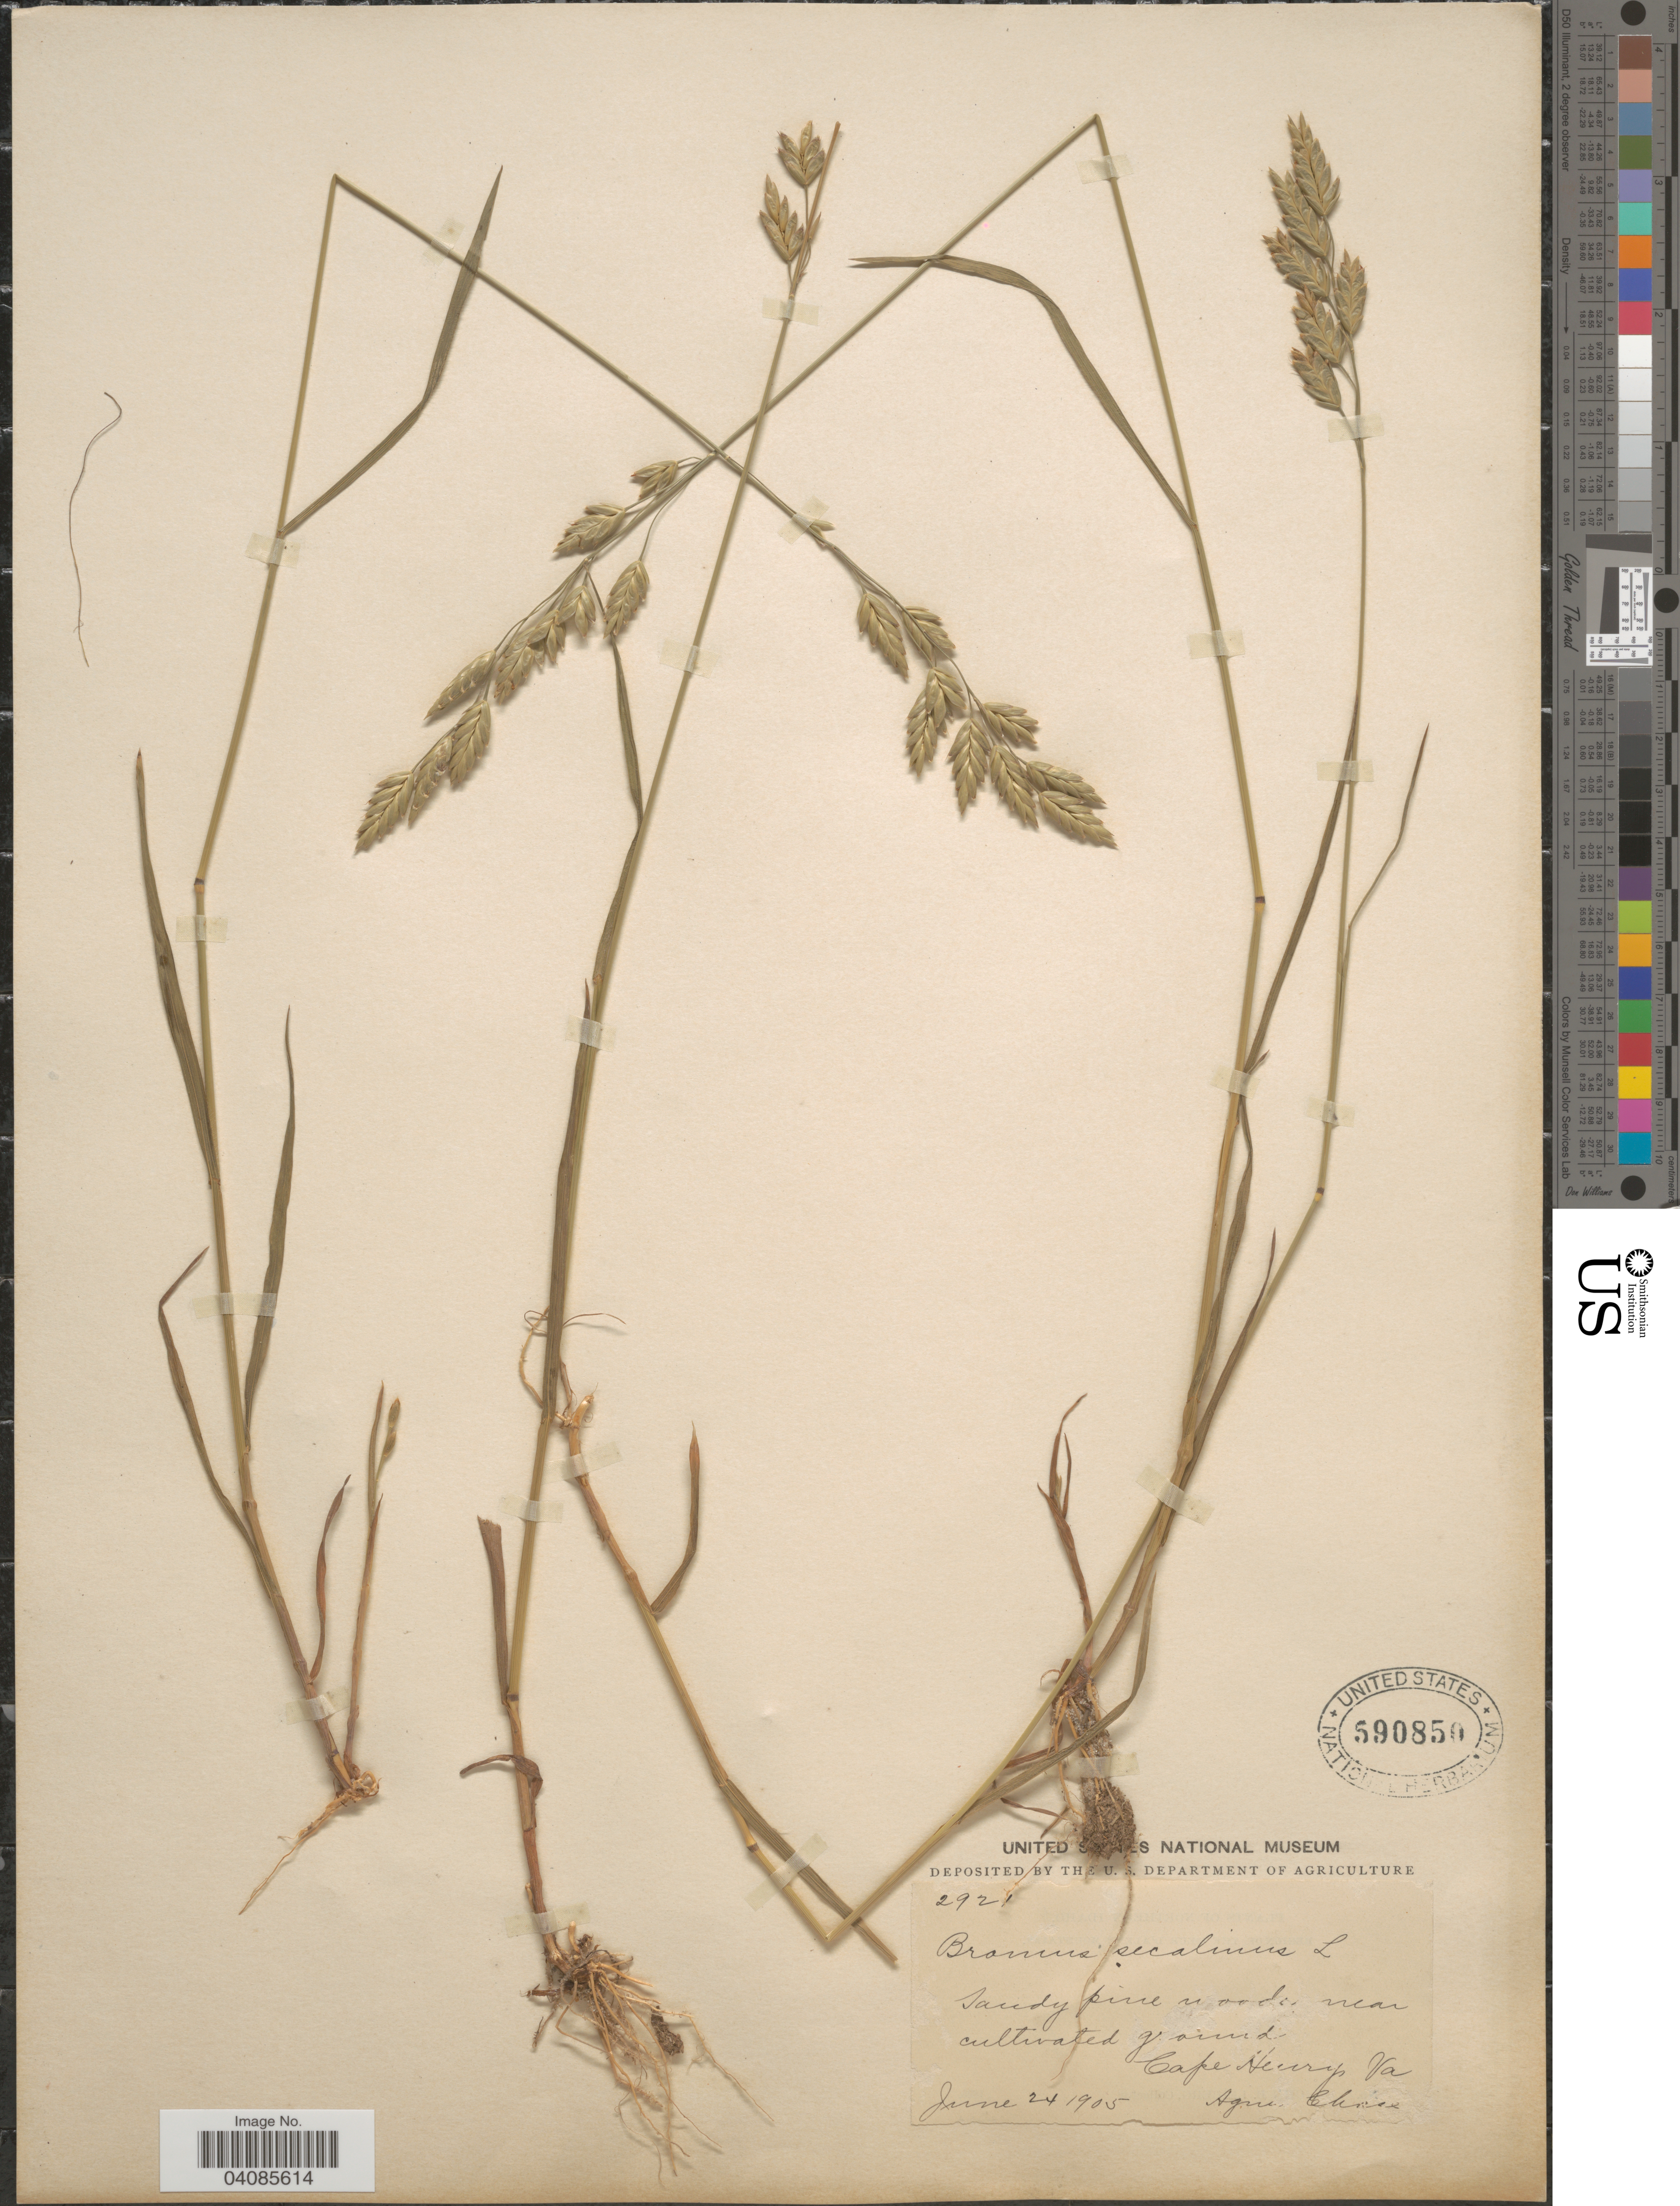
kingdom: Plantae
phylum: Tracheophyta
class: Liliopsida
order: Poales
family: Poaceae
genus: Bromus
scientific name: Bromus sitchensis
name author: Trin. in Bong.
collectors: A. Chase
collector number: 2921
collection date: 1905-06-24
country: United States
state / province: Virginia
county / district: City of Virginia Beach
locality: Near cultivated ground. Cape Henry.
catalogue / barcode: US 590850